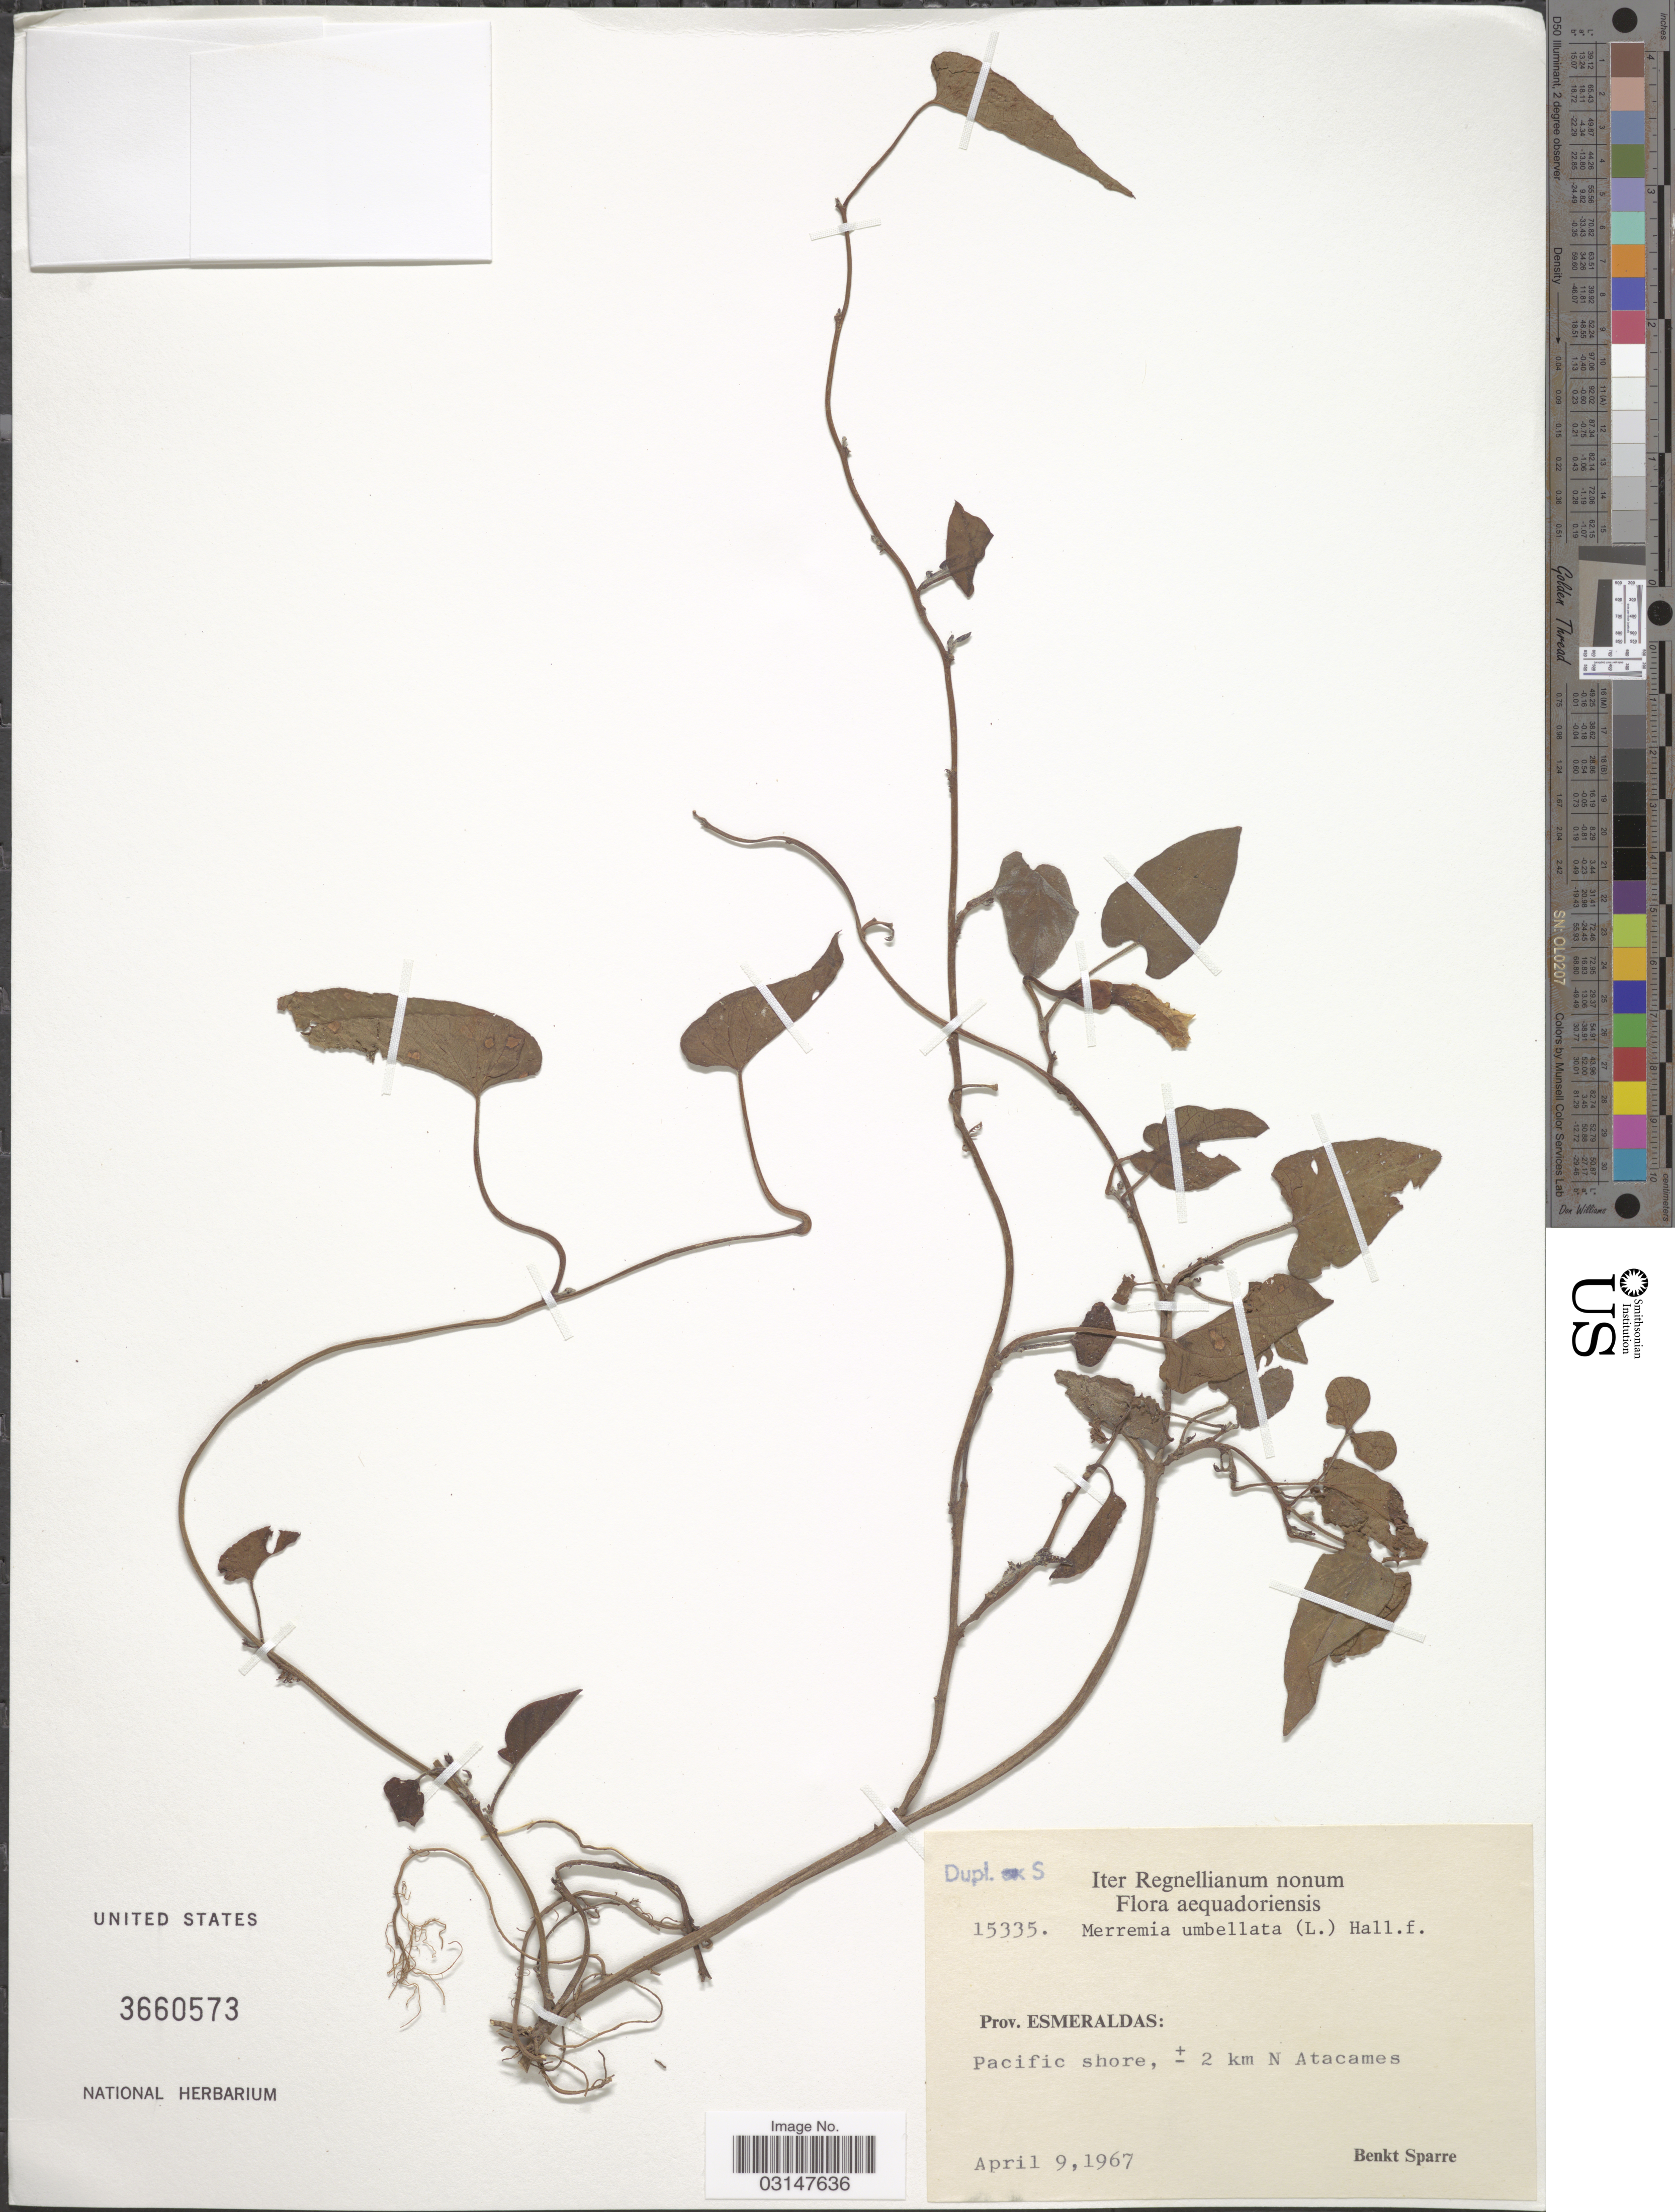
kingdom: Plantae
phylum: Tracheophyta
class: Magnoliopsida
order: Solanales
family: Convolvulaceae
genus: Merremia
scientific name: Merremia umbellata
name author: (L.) Hallier f.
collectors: B. Sparre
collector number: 15335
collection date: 1967-04-09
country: Ecuador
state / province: Esmeraldas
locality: Aequadoriensis, Pacific shore, ± 2 km N Atacames.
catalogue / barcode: US 3660573